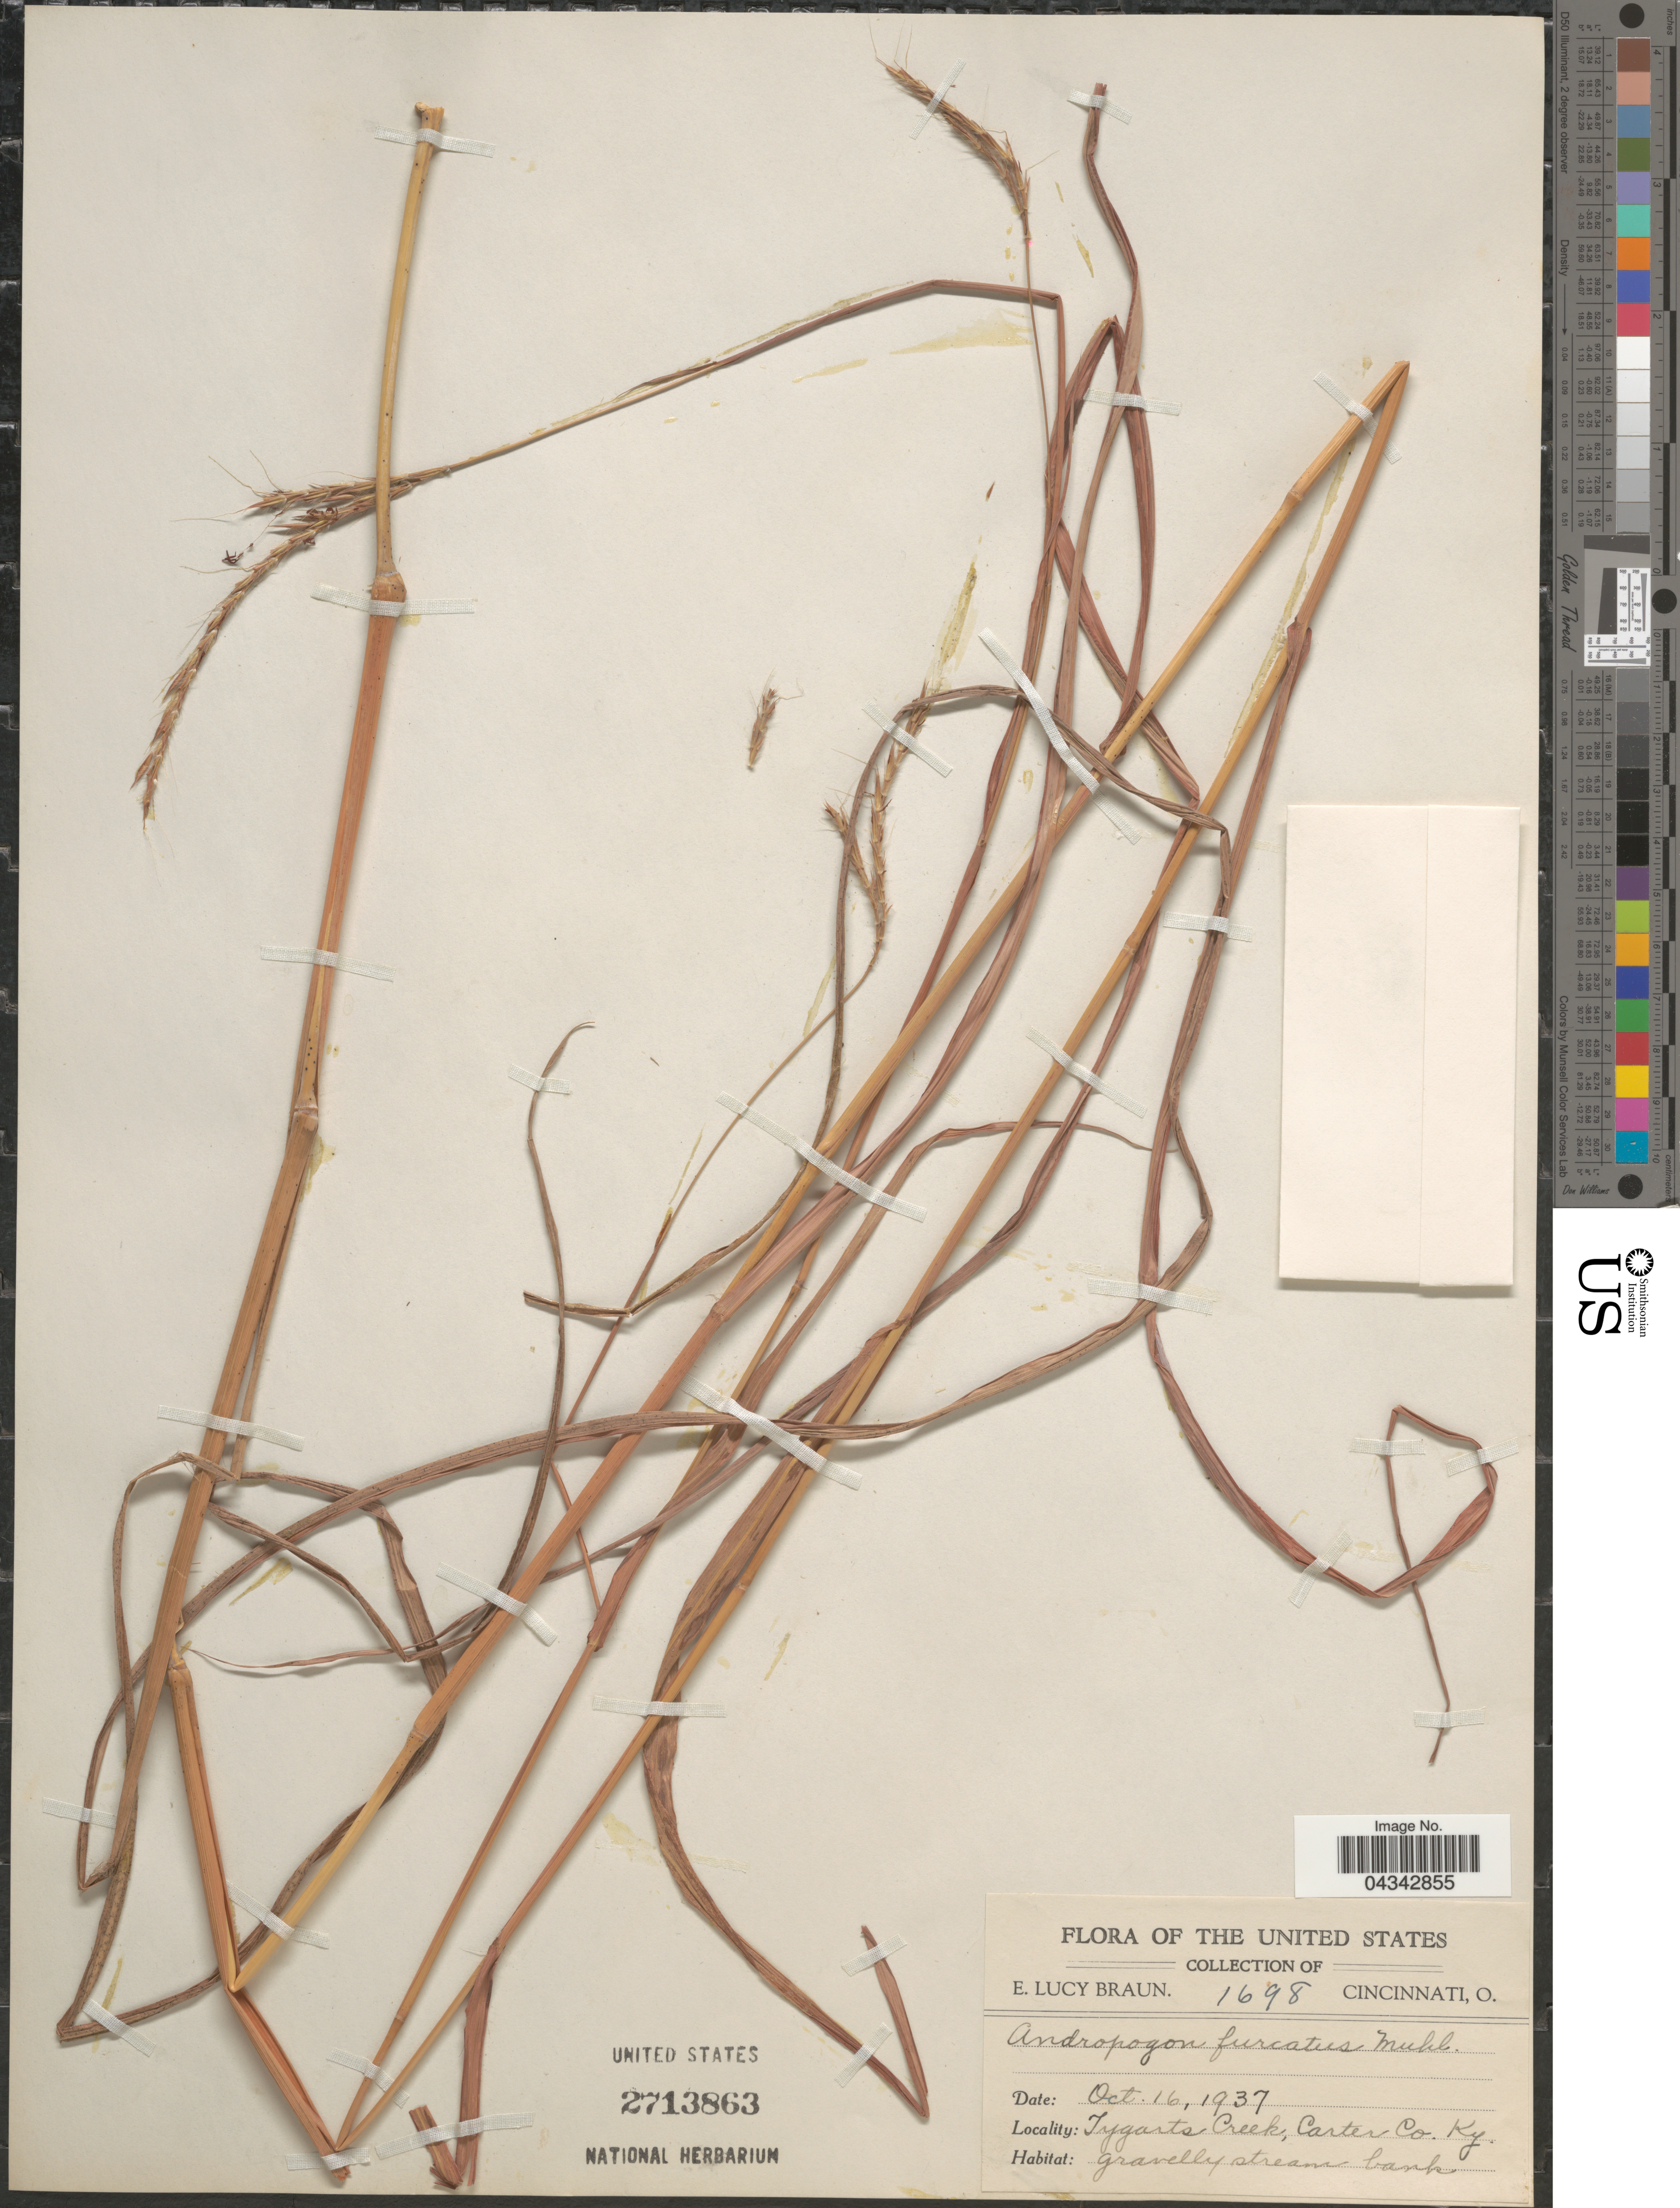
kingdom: Plantae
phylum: Tracheophyta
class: Liliopsida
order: Poales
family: Poaceae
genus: Andropogon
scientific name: Andropogon gerardii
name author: Vitman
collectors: E. L. Braun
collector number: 1698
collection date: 1937-10-16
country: United States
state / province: Kentucky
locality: Tygarts Creek, Carter Co.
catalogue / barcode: US 2713863